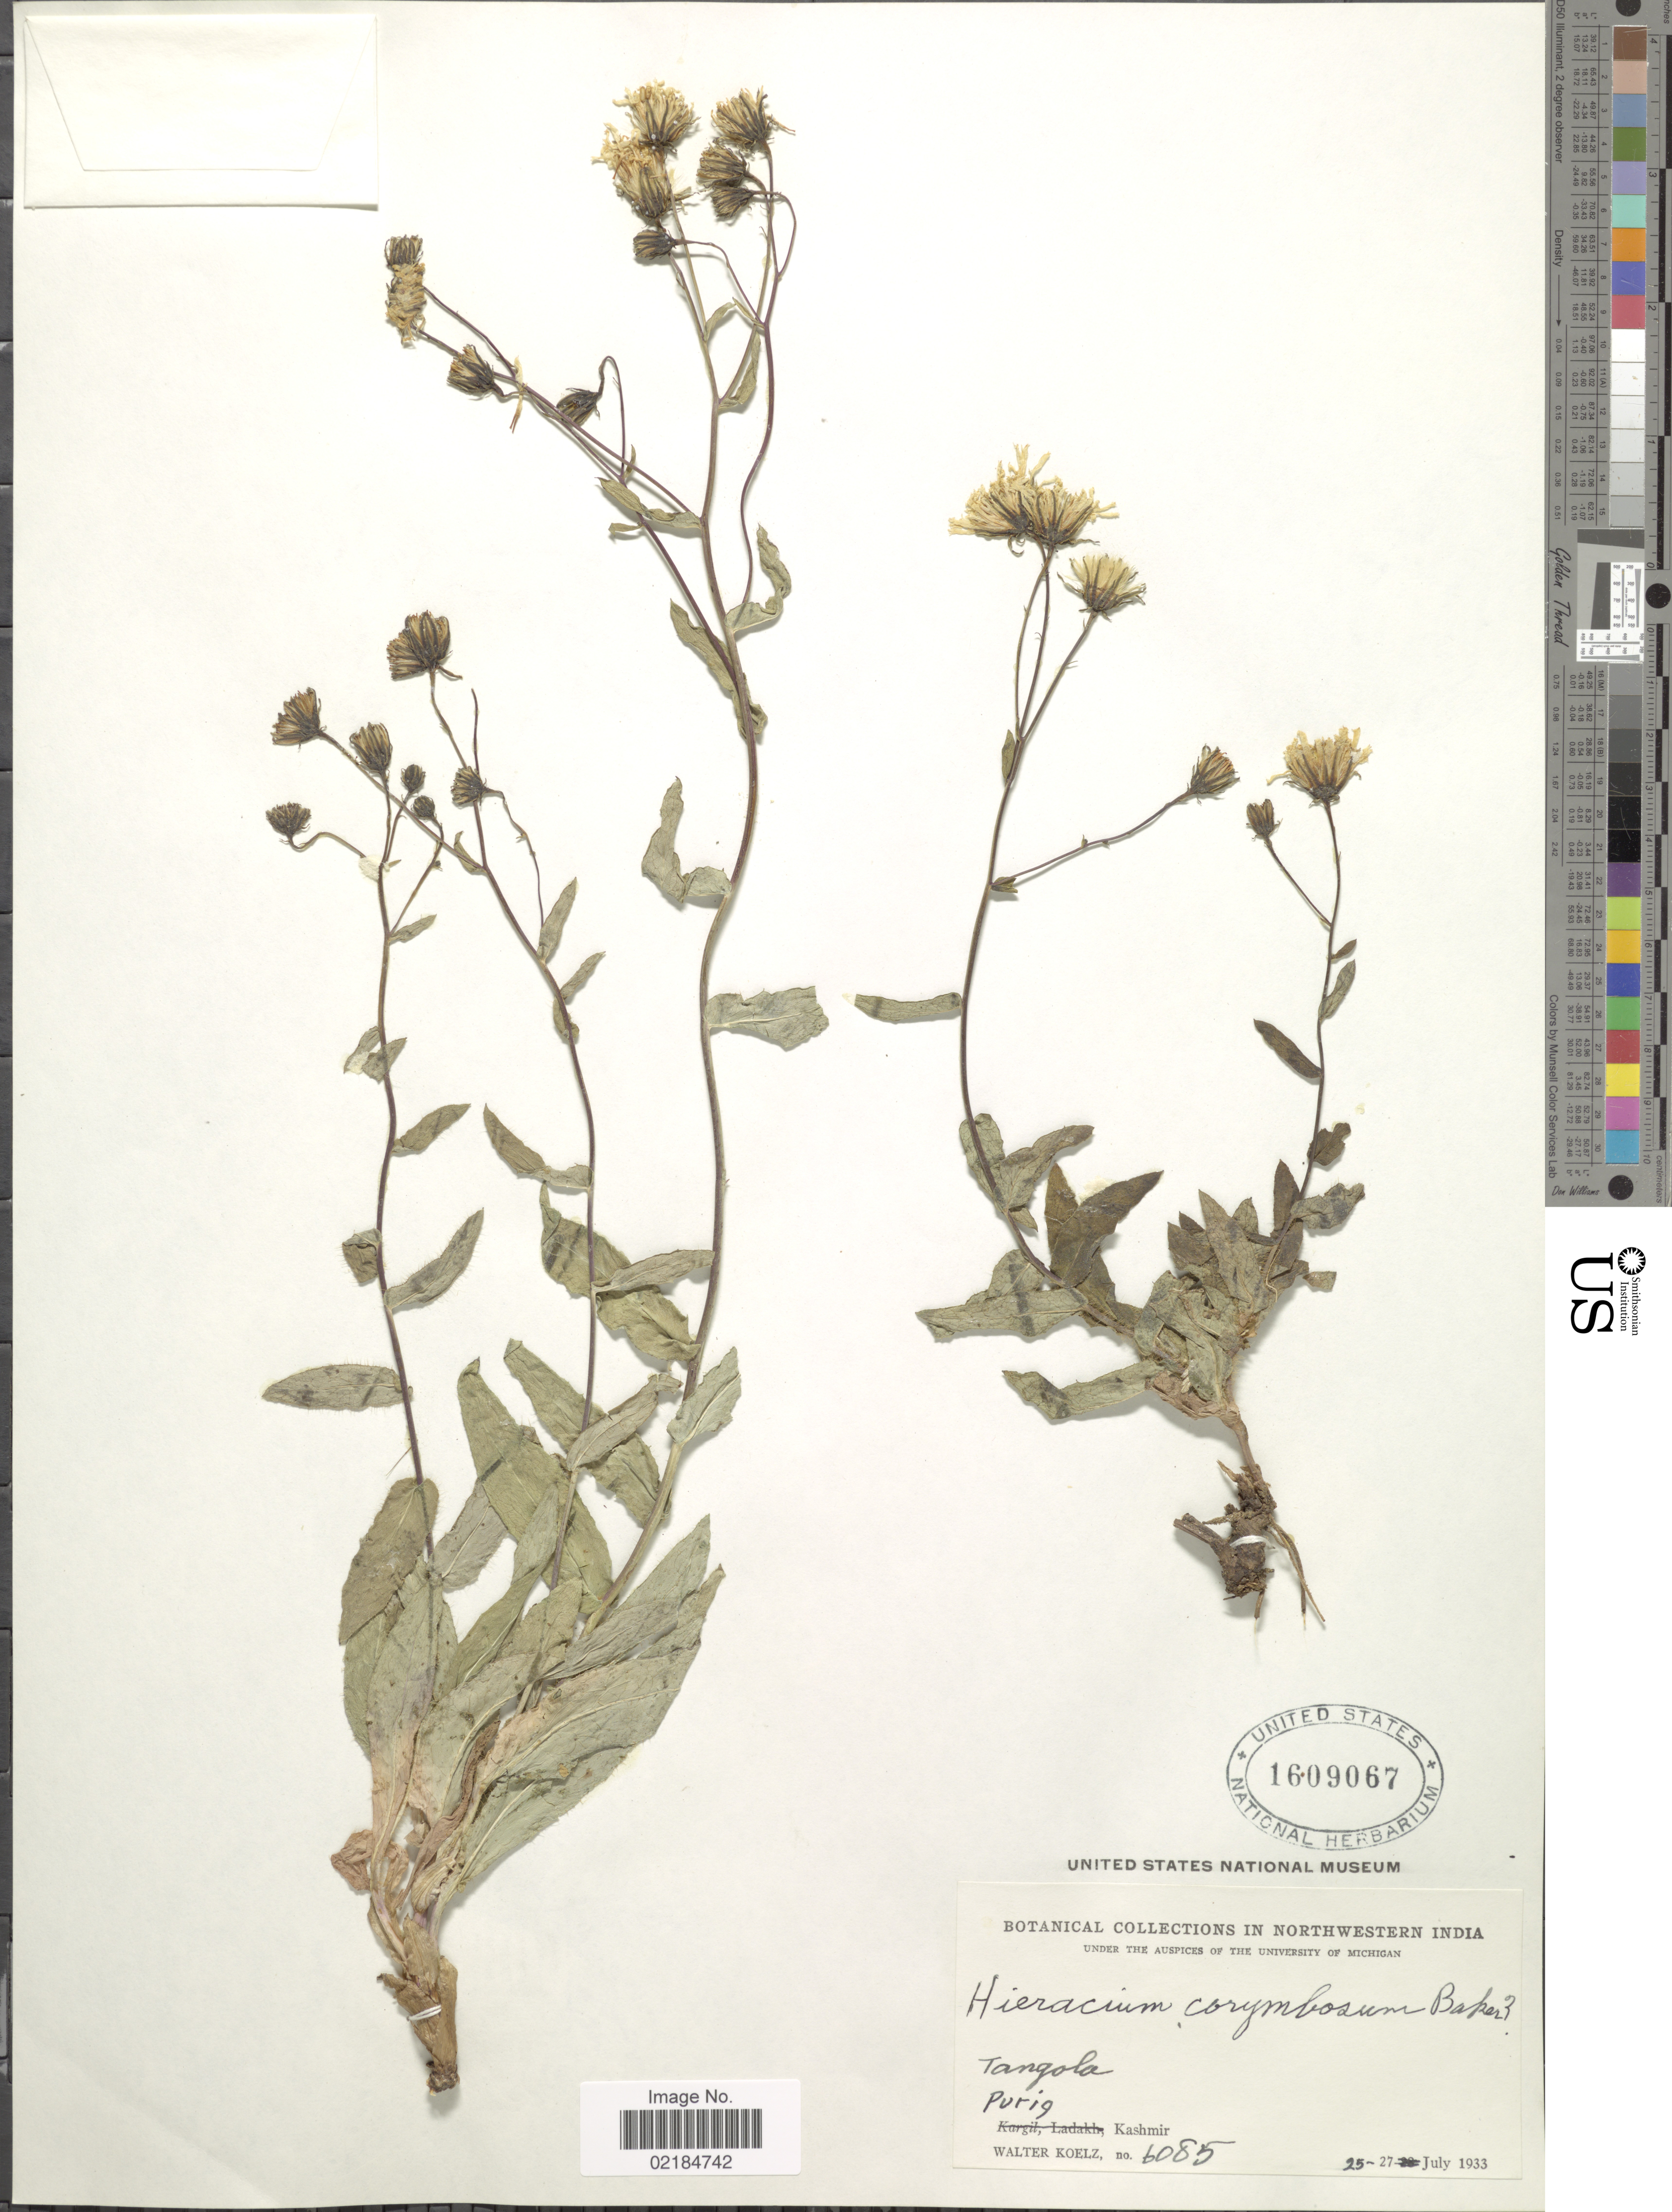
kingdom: Plantae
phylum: Tracheophyta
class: Magnoliopsida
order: Asterales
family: Asteraceae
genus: Hieracium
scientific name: Hieracium corymbosum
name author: Fr.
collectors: W. N. Koelz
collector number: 6085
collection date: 1933-07-25/1933-07-27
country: India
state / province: Jammu and Kashmir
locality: Northwestern India, Tangola, Purig, Kashmir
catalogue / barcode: US 1609067